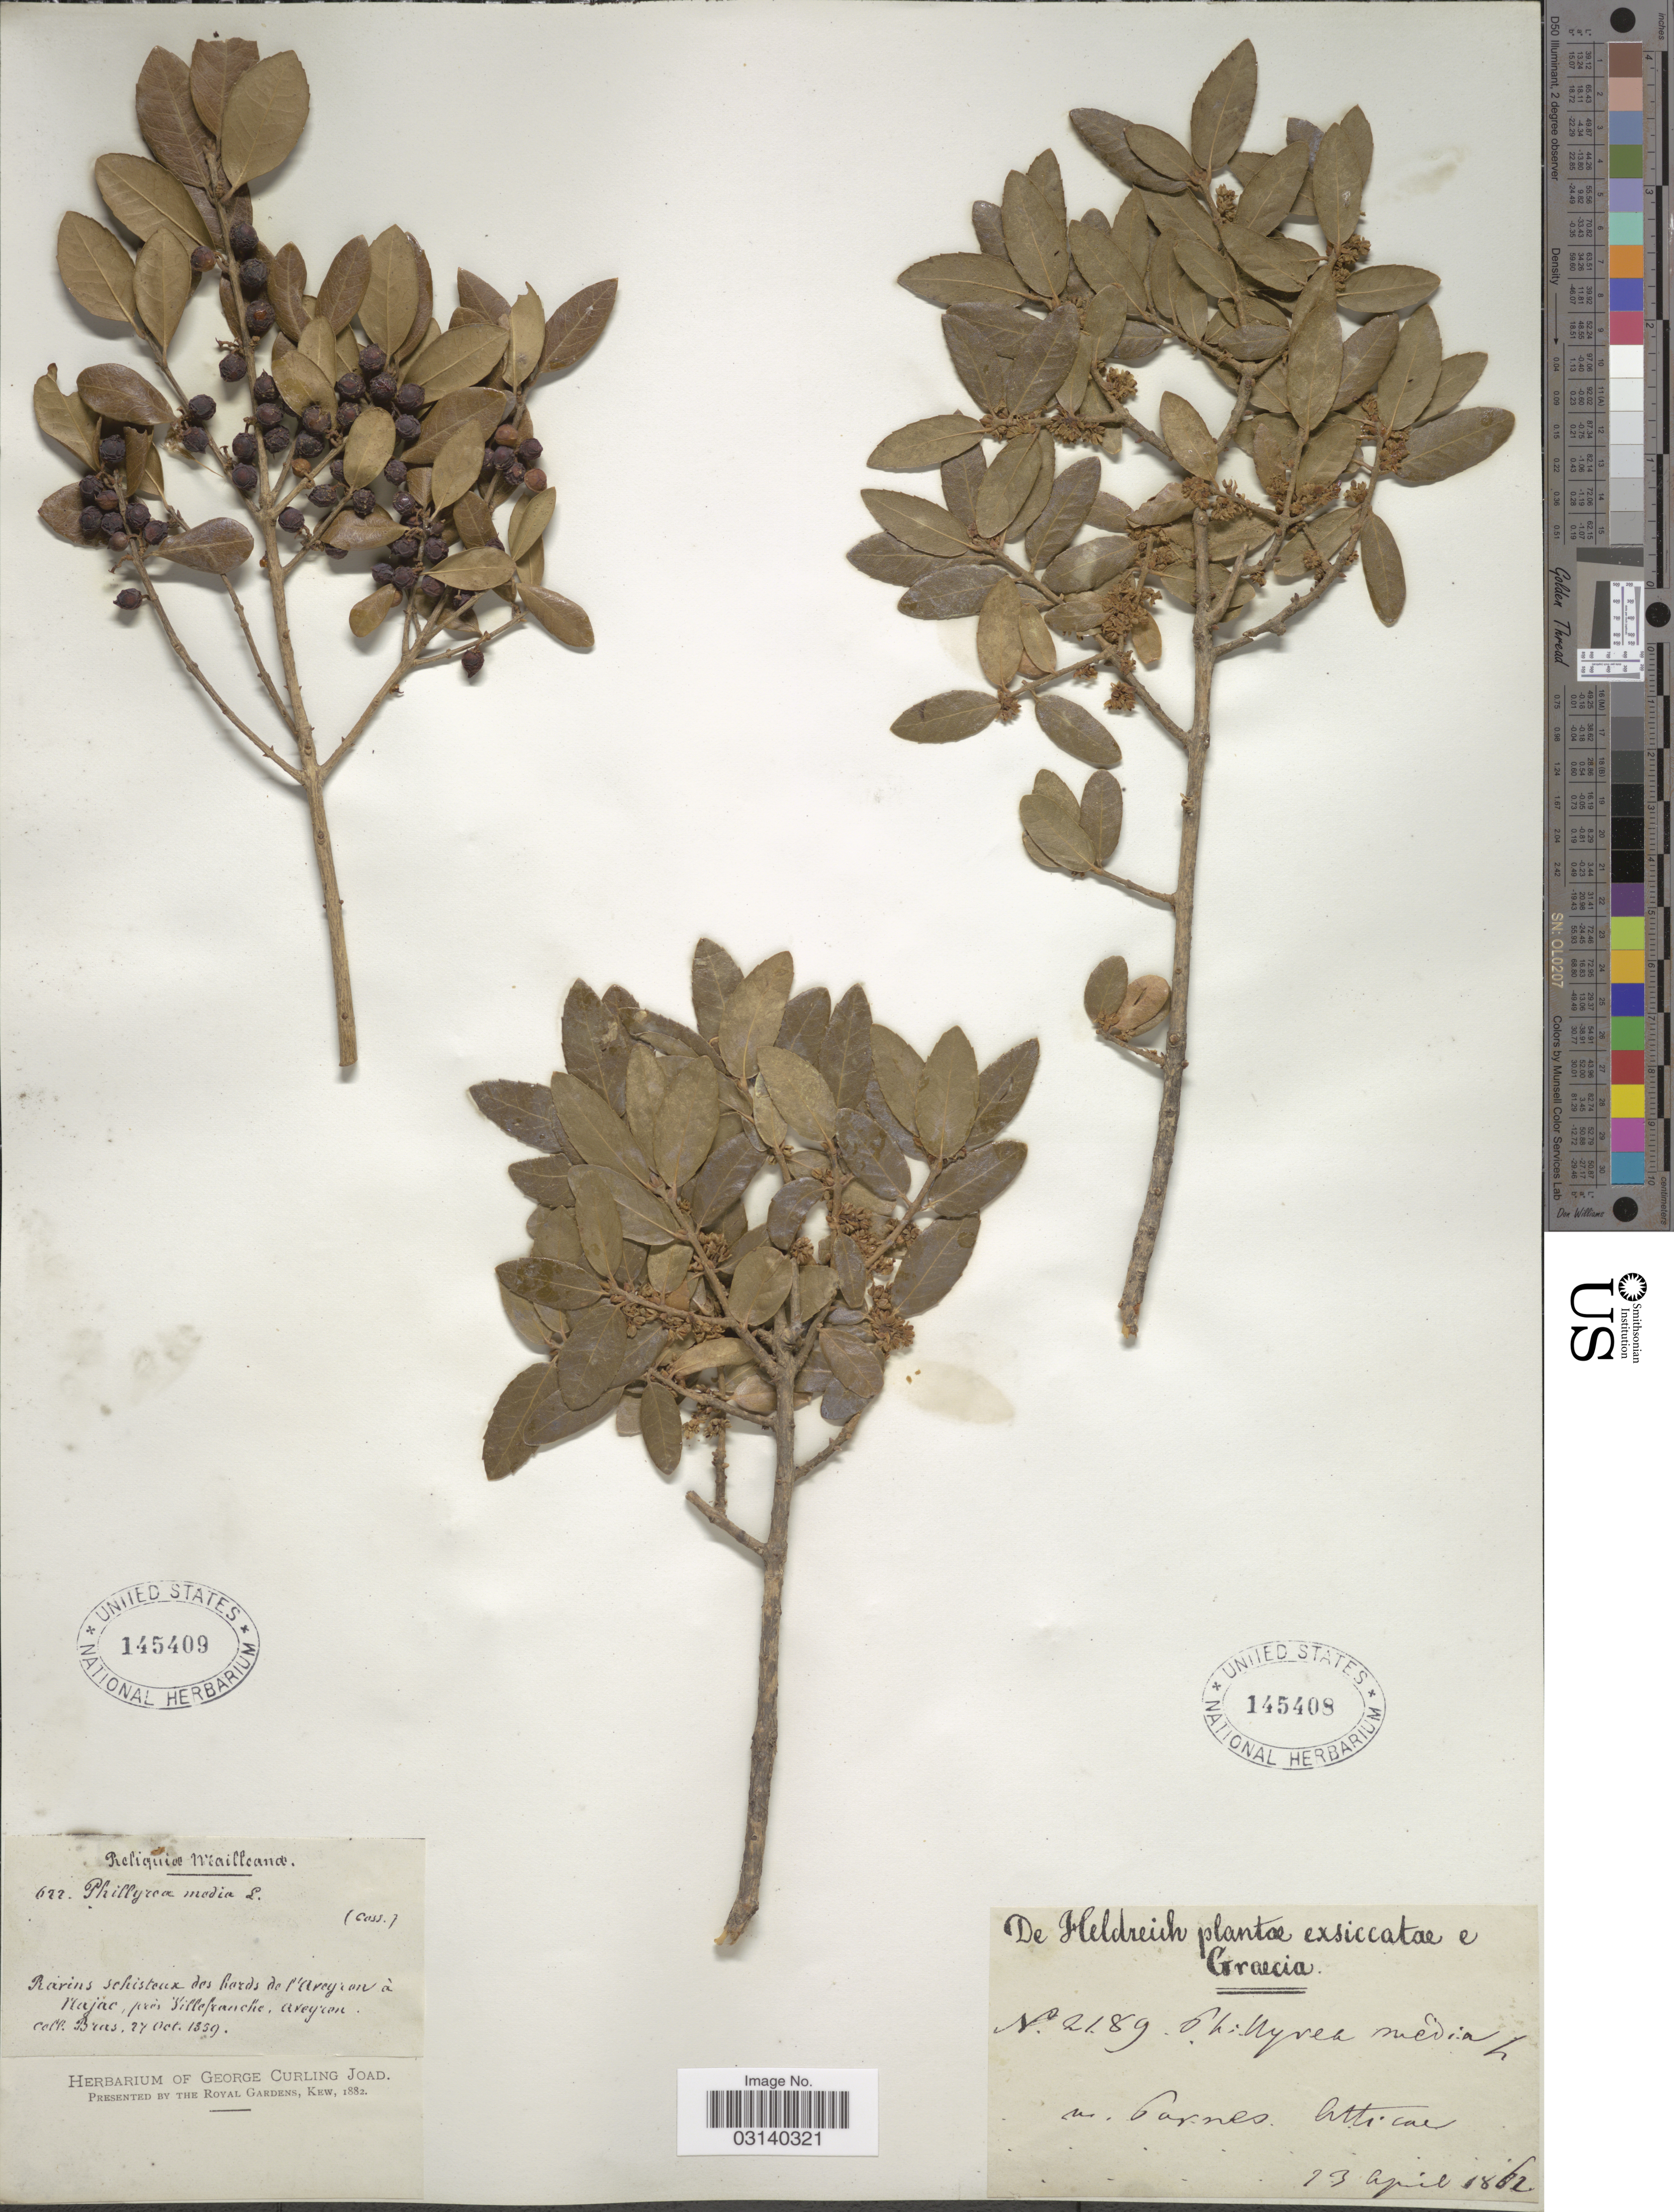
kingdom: Plantae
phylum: Tracheophyta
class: Magnoliopsida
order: Lamiales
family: Oleaceae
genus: Phillyrea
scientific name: Phillyrea media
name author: L.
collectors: -. De Heldreich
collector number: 2189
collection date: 1862-04-13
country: Greece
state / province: Attica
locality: Graecia. M. Garnes Atticae.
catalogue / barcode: US 145408